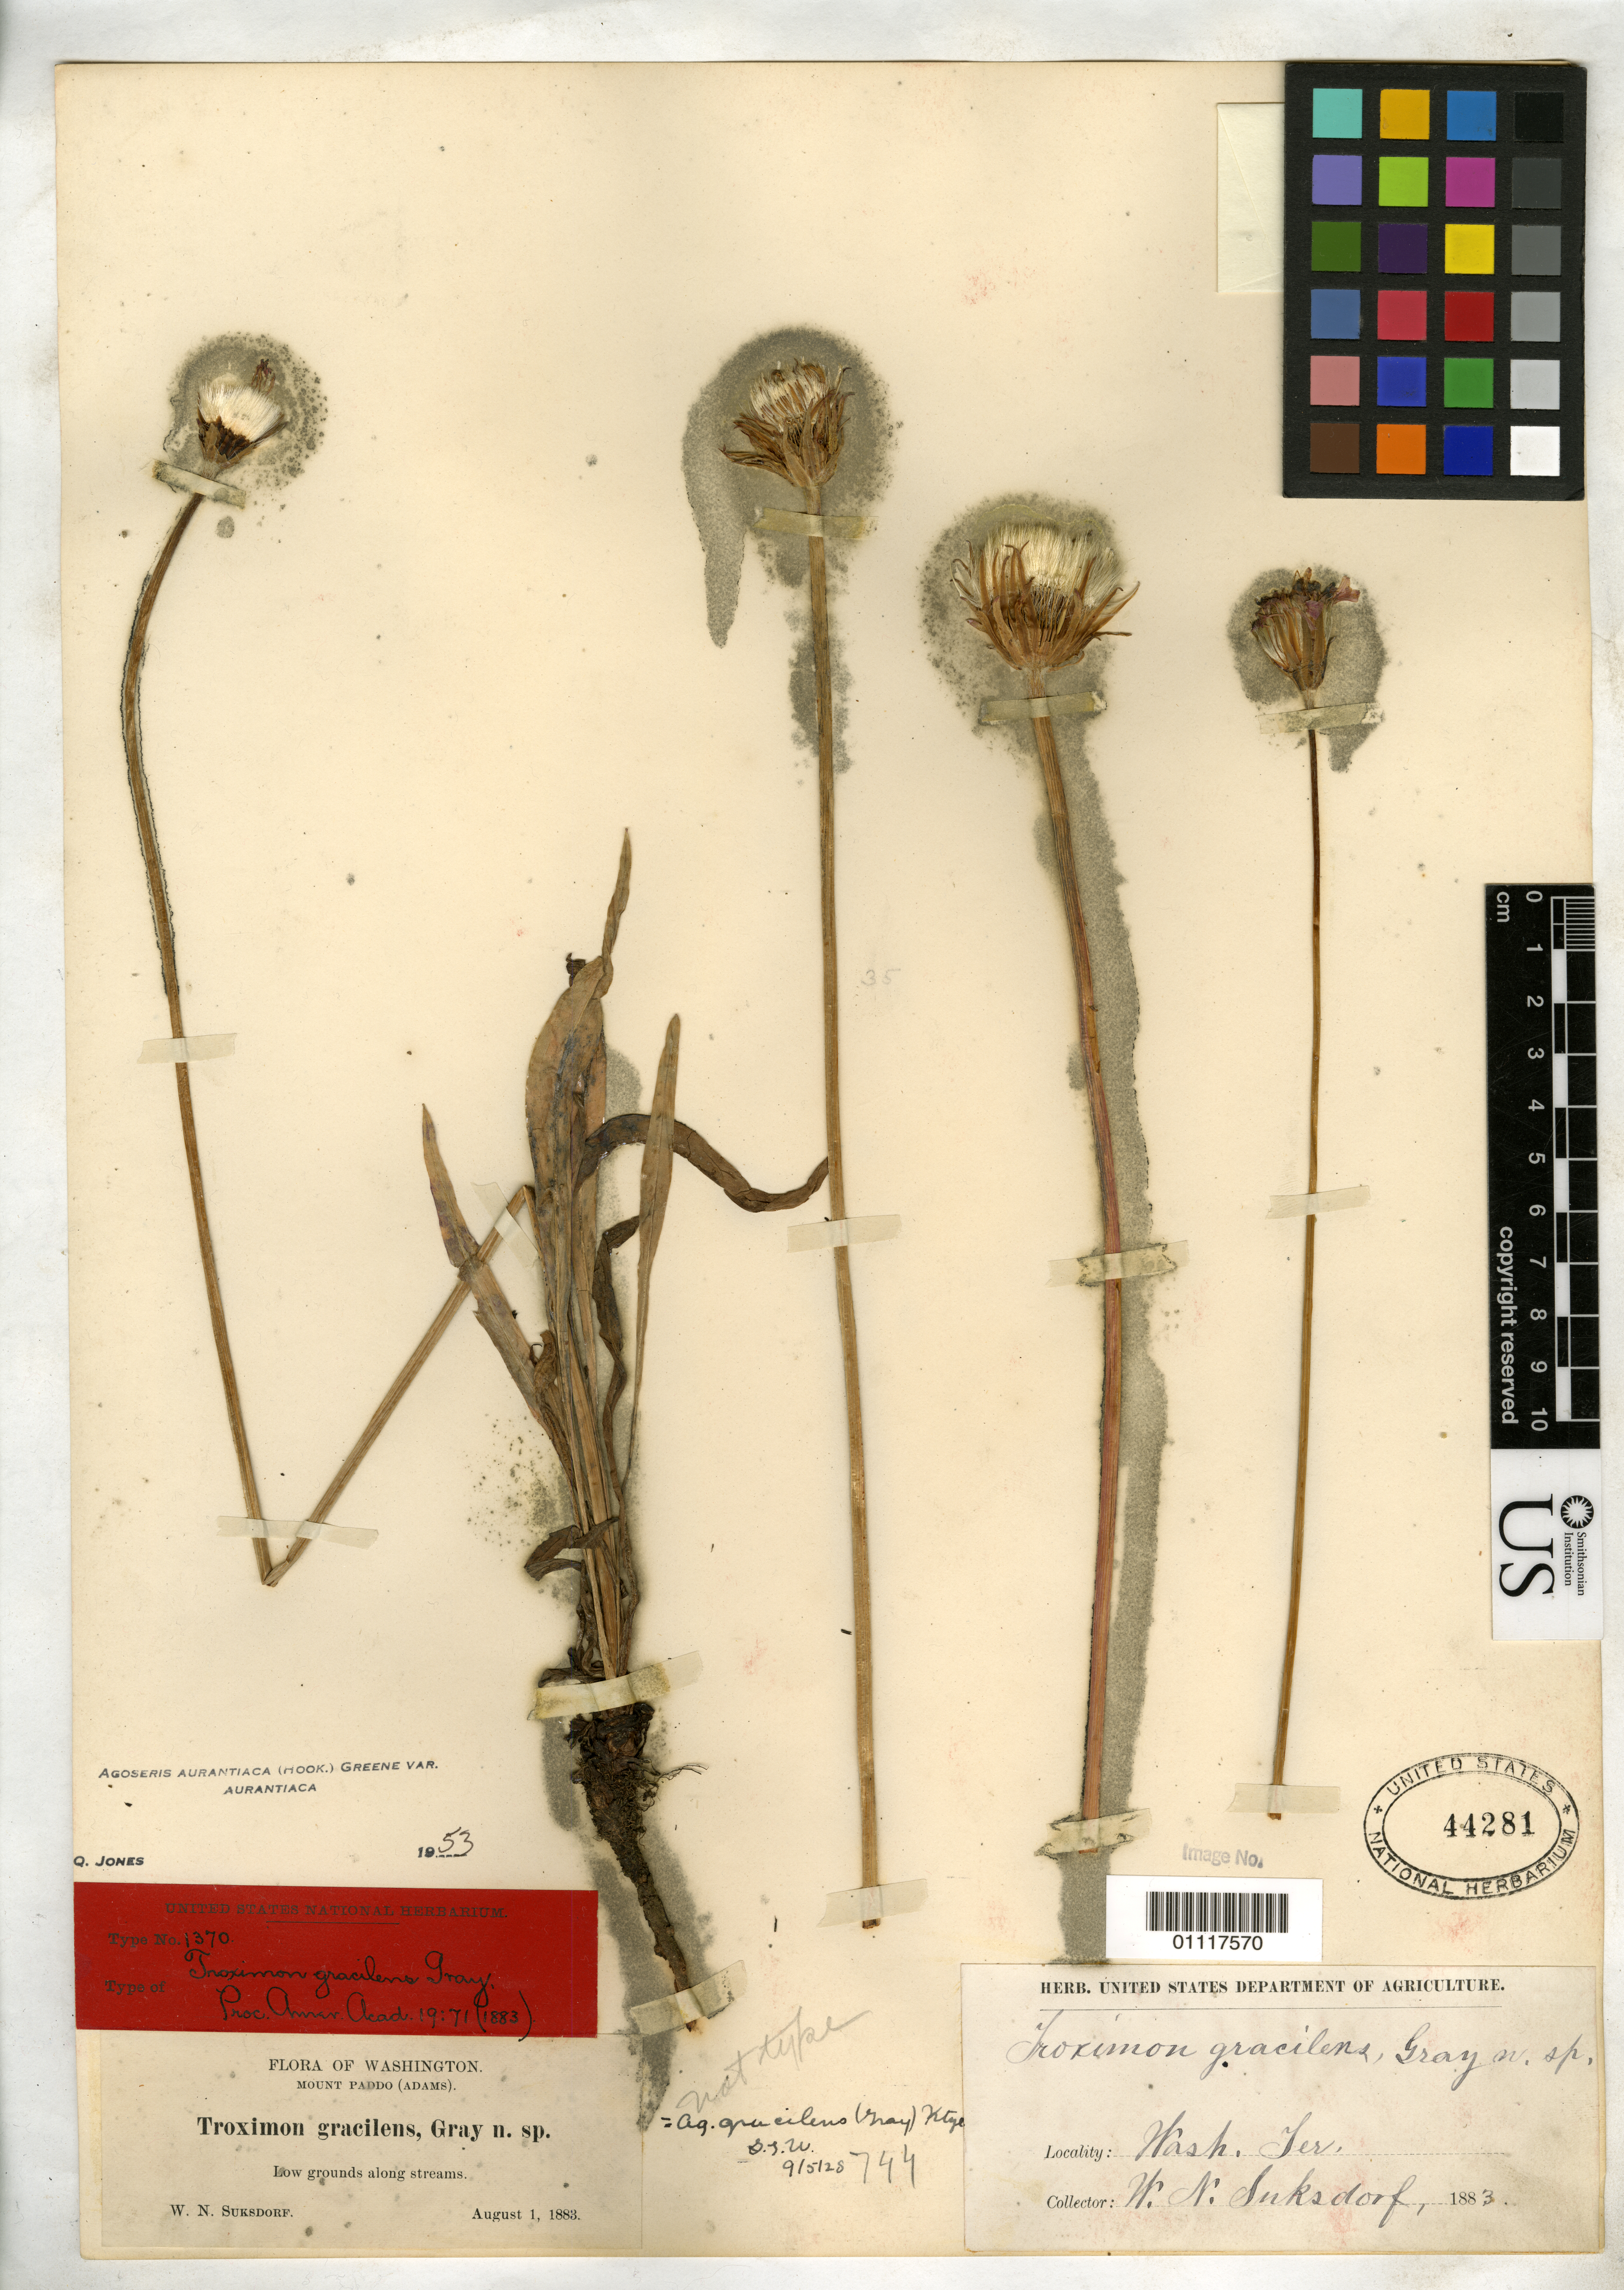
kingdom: Plantae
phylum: Tracheophyta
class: Magnoliopsida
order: Asterales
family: Asteraceae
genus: Troximon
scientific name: Troximon gracilens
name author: A. Gray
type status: Possible Syntype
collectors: W. N. Suksdorf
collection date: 1883-08-01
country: United States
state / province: Washington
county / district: Adams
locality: Mount Paddo ( Adams).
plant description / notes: Dubiously type material; name published May 1883, this specimen collected August 1883 (if label is correct).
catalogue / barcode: US 44281